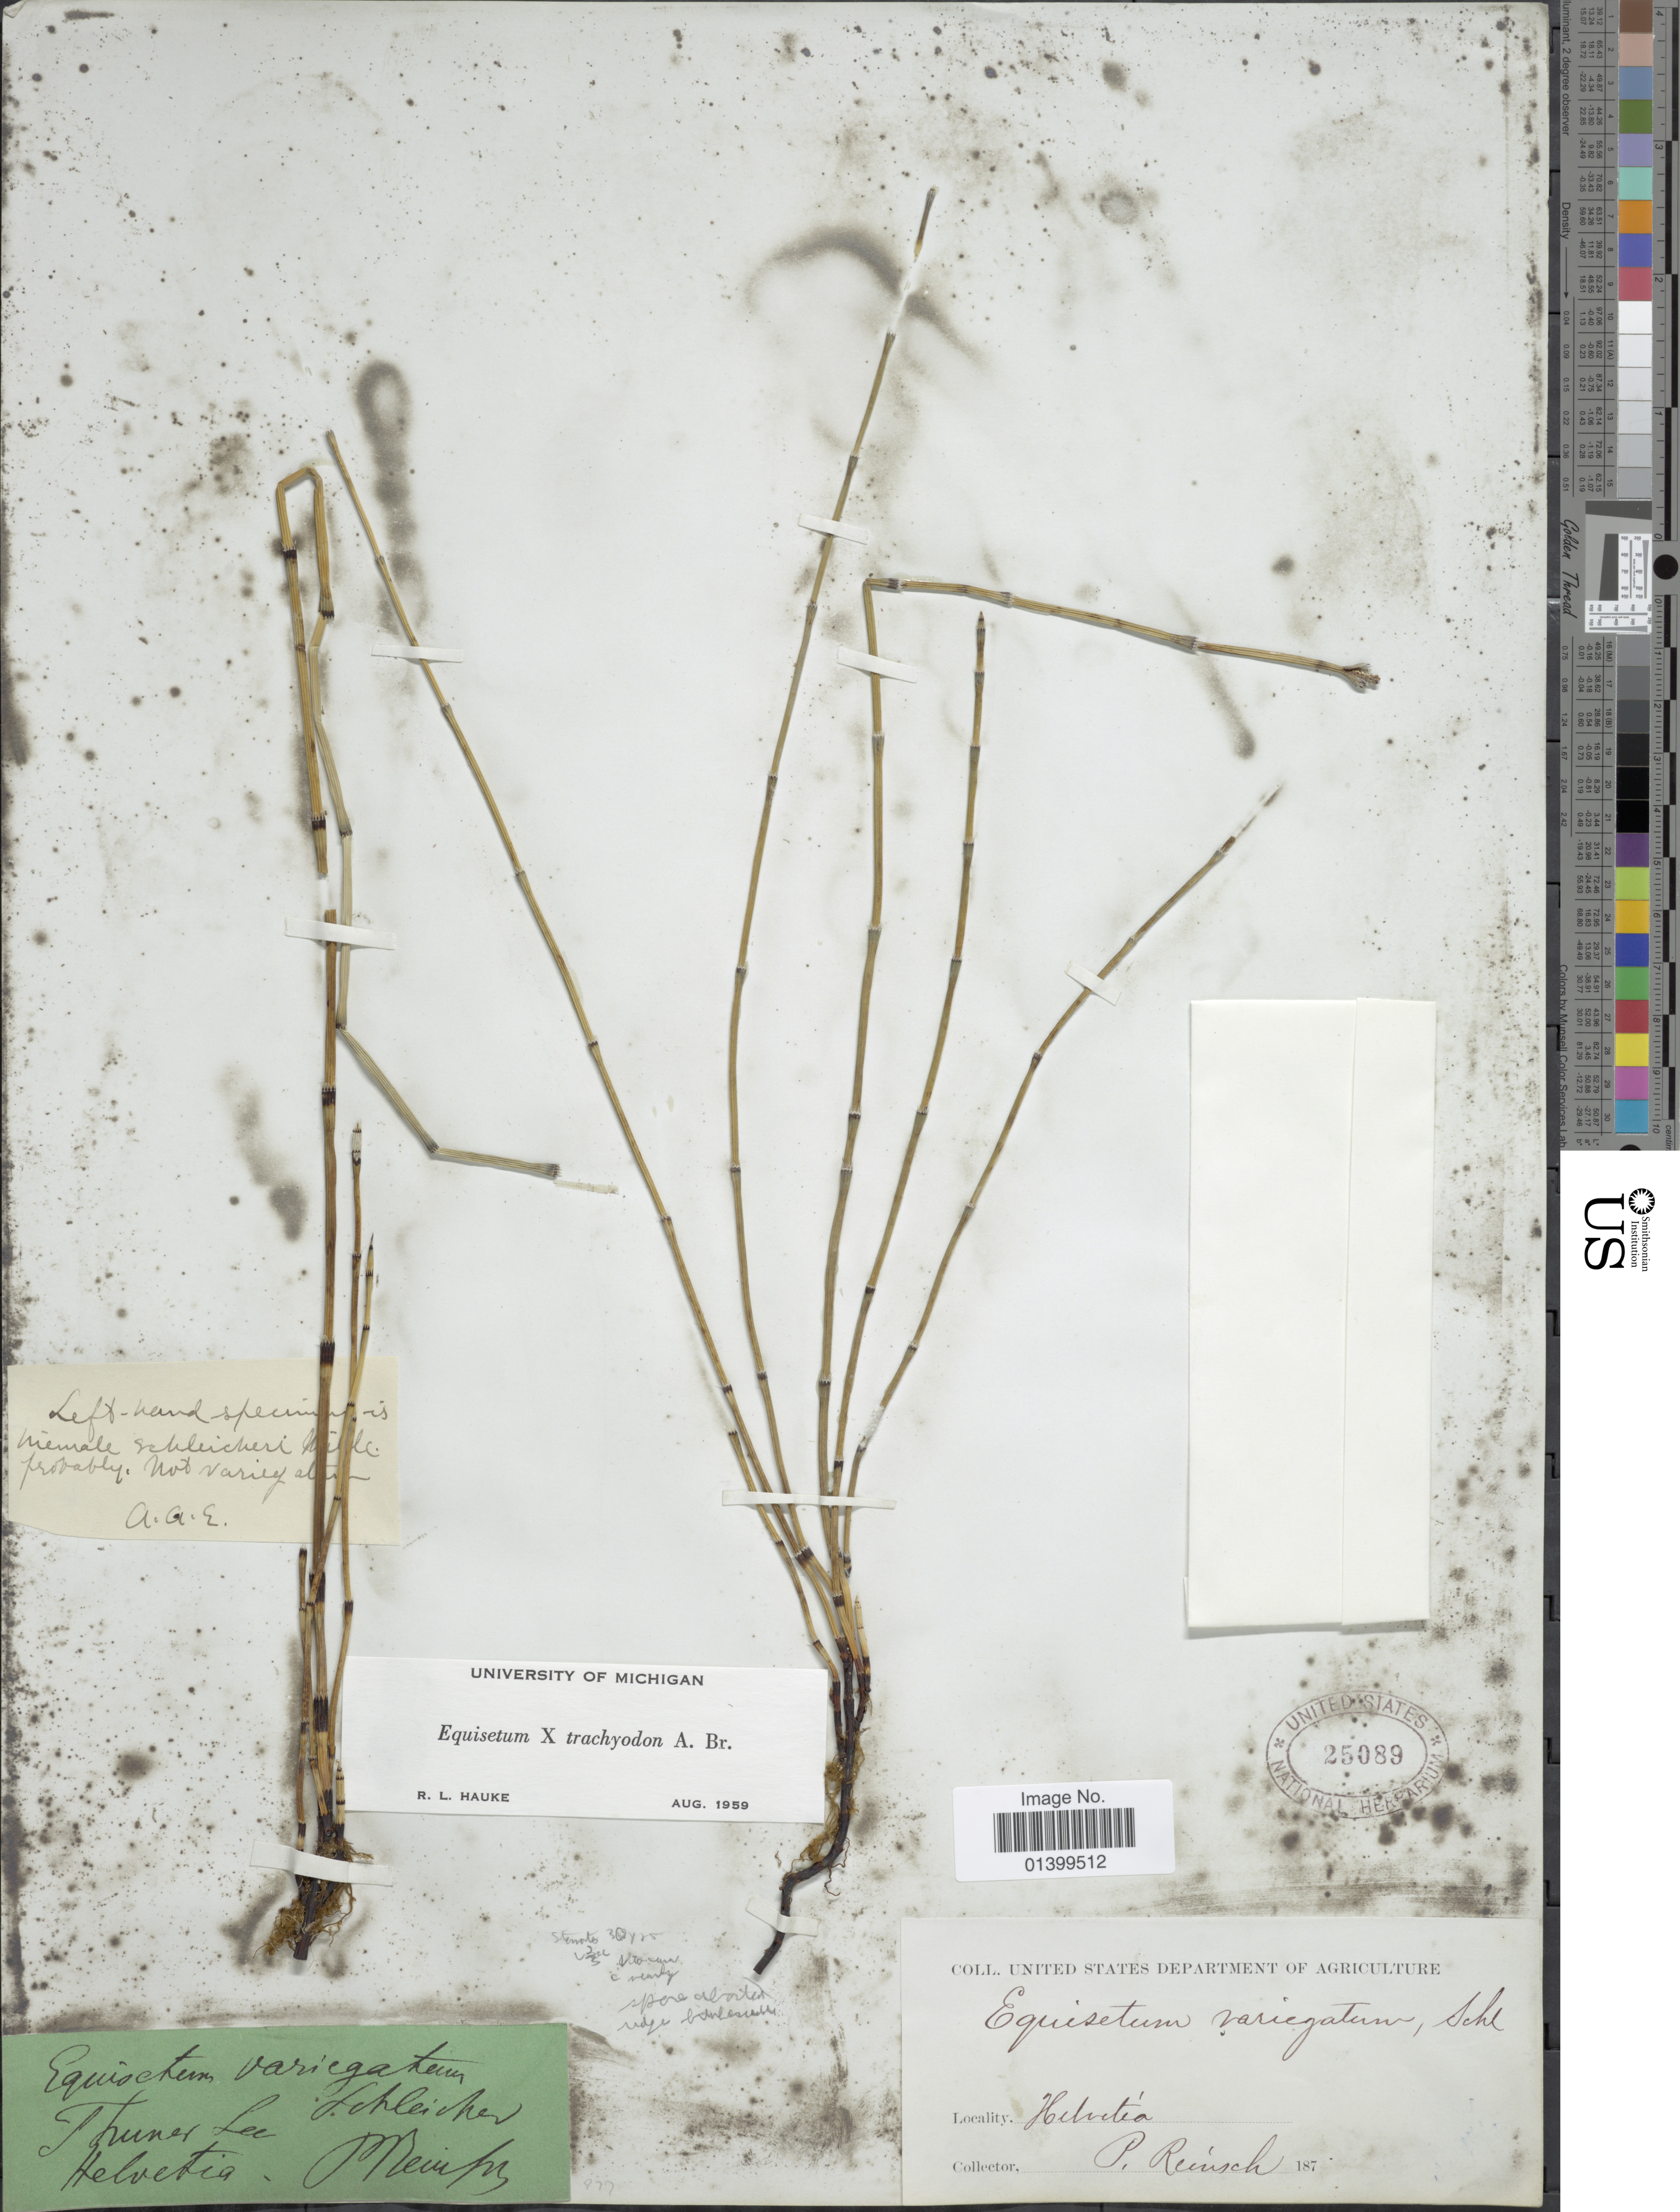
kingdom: Plantae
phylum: Tracheophyta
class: Polypodiopsida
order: Equisetales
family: Equisetaceae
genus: Equisetum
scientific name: Equisetum x trachyodon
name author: A. Braun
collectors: P.F. Reinsch (herbarium)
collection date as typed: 187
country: Switzerland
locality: Thuner Lee, Helvetia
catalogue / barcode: US 25089